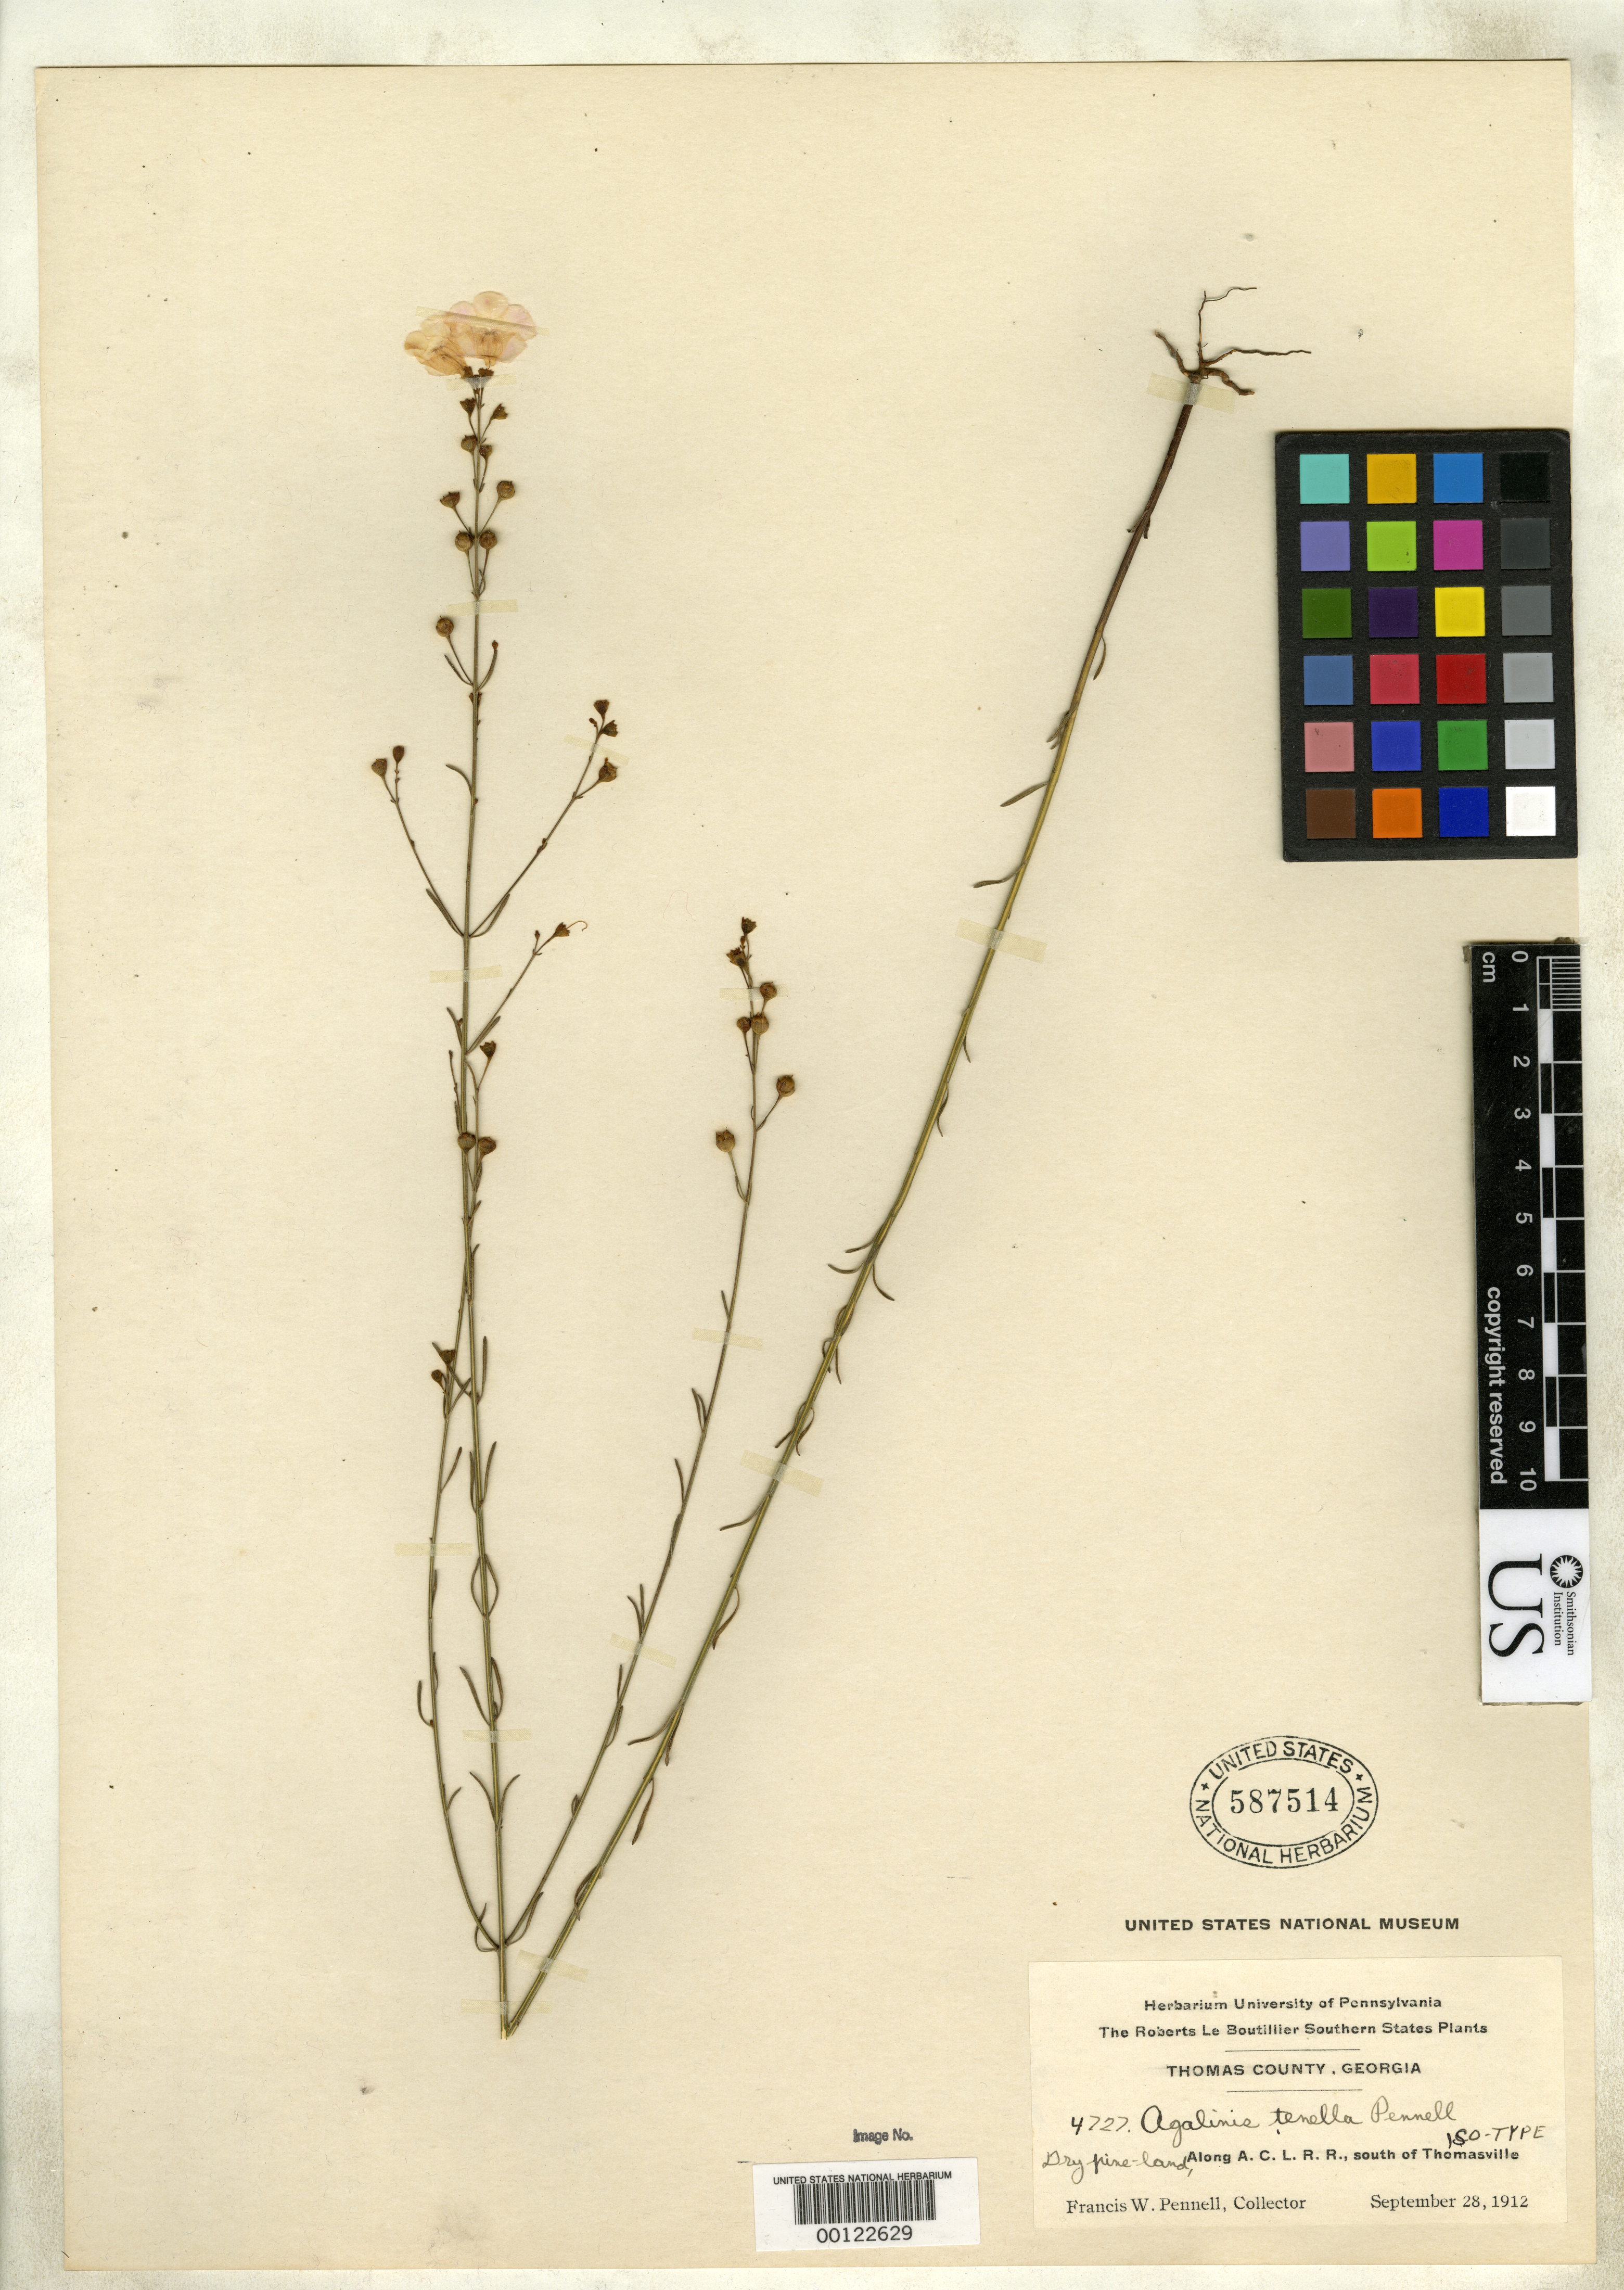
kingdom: Plantae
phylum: Tracheophyta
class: Magnoliopsida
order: Lamiales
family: Orobanchaceae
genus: Agalinis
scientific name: Agalinis tenella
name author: Pennell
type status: Isotype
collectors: F. W. Pennell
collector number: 4727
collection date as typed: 28 Sep 1912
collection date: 1912-09-28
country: United States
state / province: Georgia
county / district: Thomas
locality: Thomasville.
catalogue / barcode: US 587514